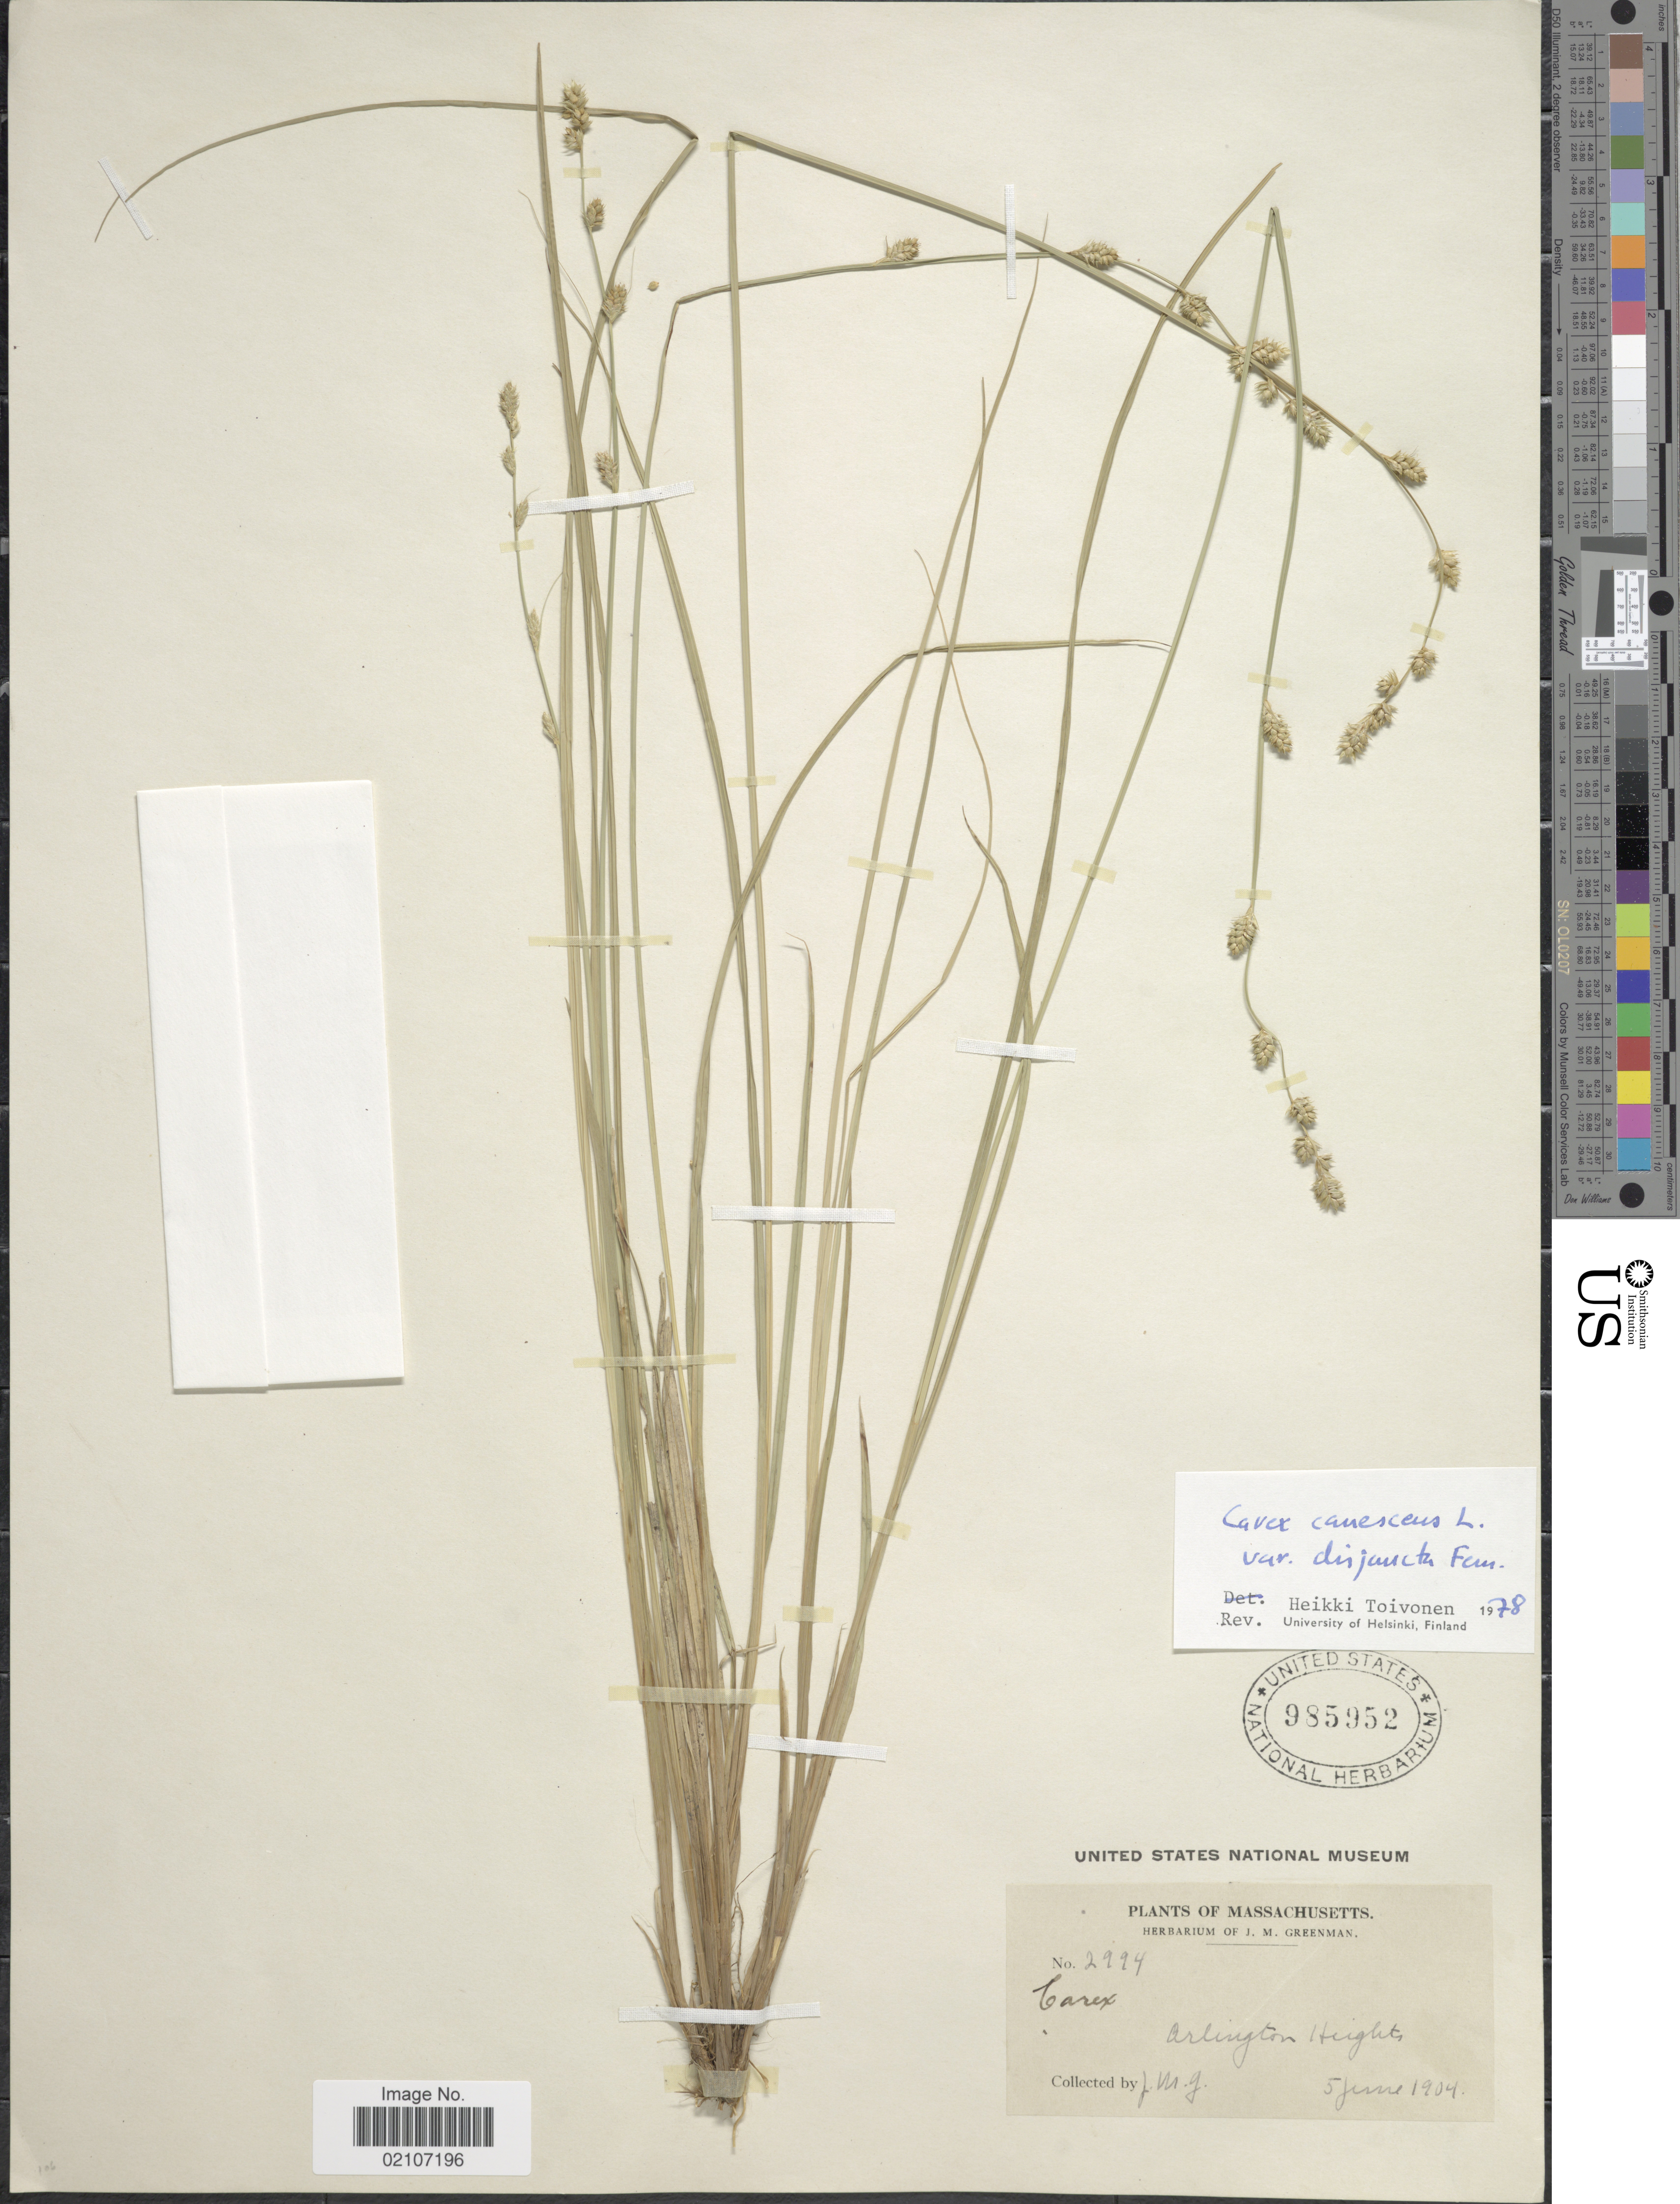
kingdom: Plantae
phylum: Tracheophyta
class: Liliopsida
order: Poales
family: Cyperaceae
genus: Carex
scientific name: Carex canescens var. disjuncta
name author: Fernald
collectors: J. M. Greenman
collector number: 2994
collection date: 1904-06-05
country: United States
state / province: Massachusetts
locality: Arlington Heights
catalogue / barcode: US 985952